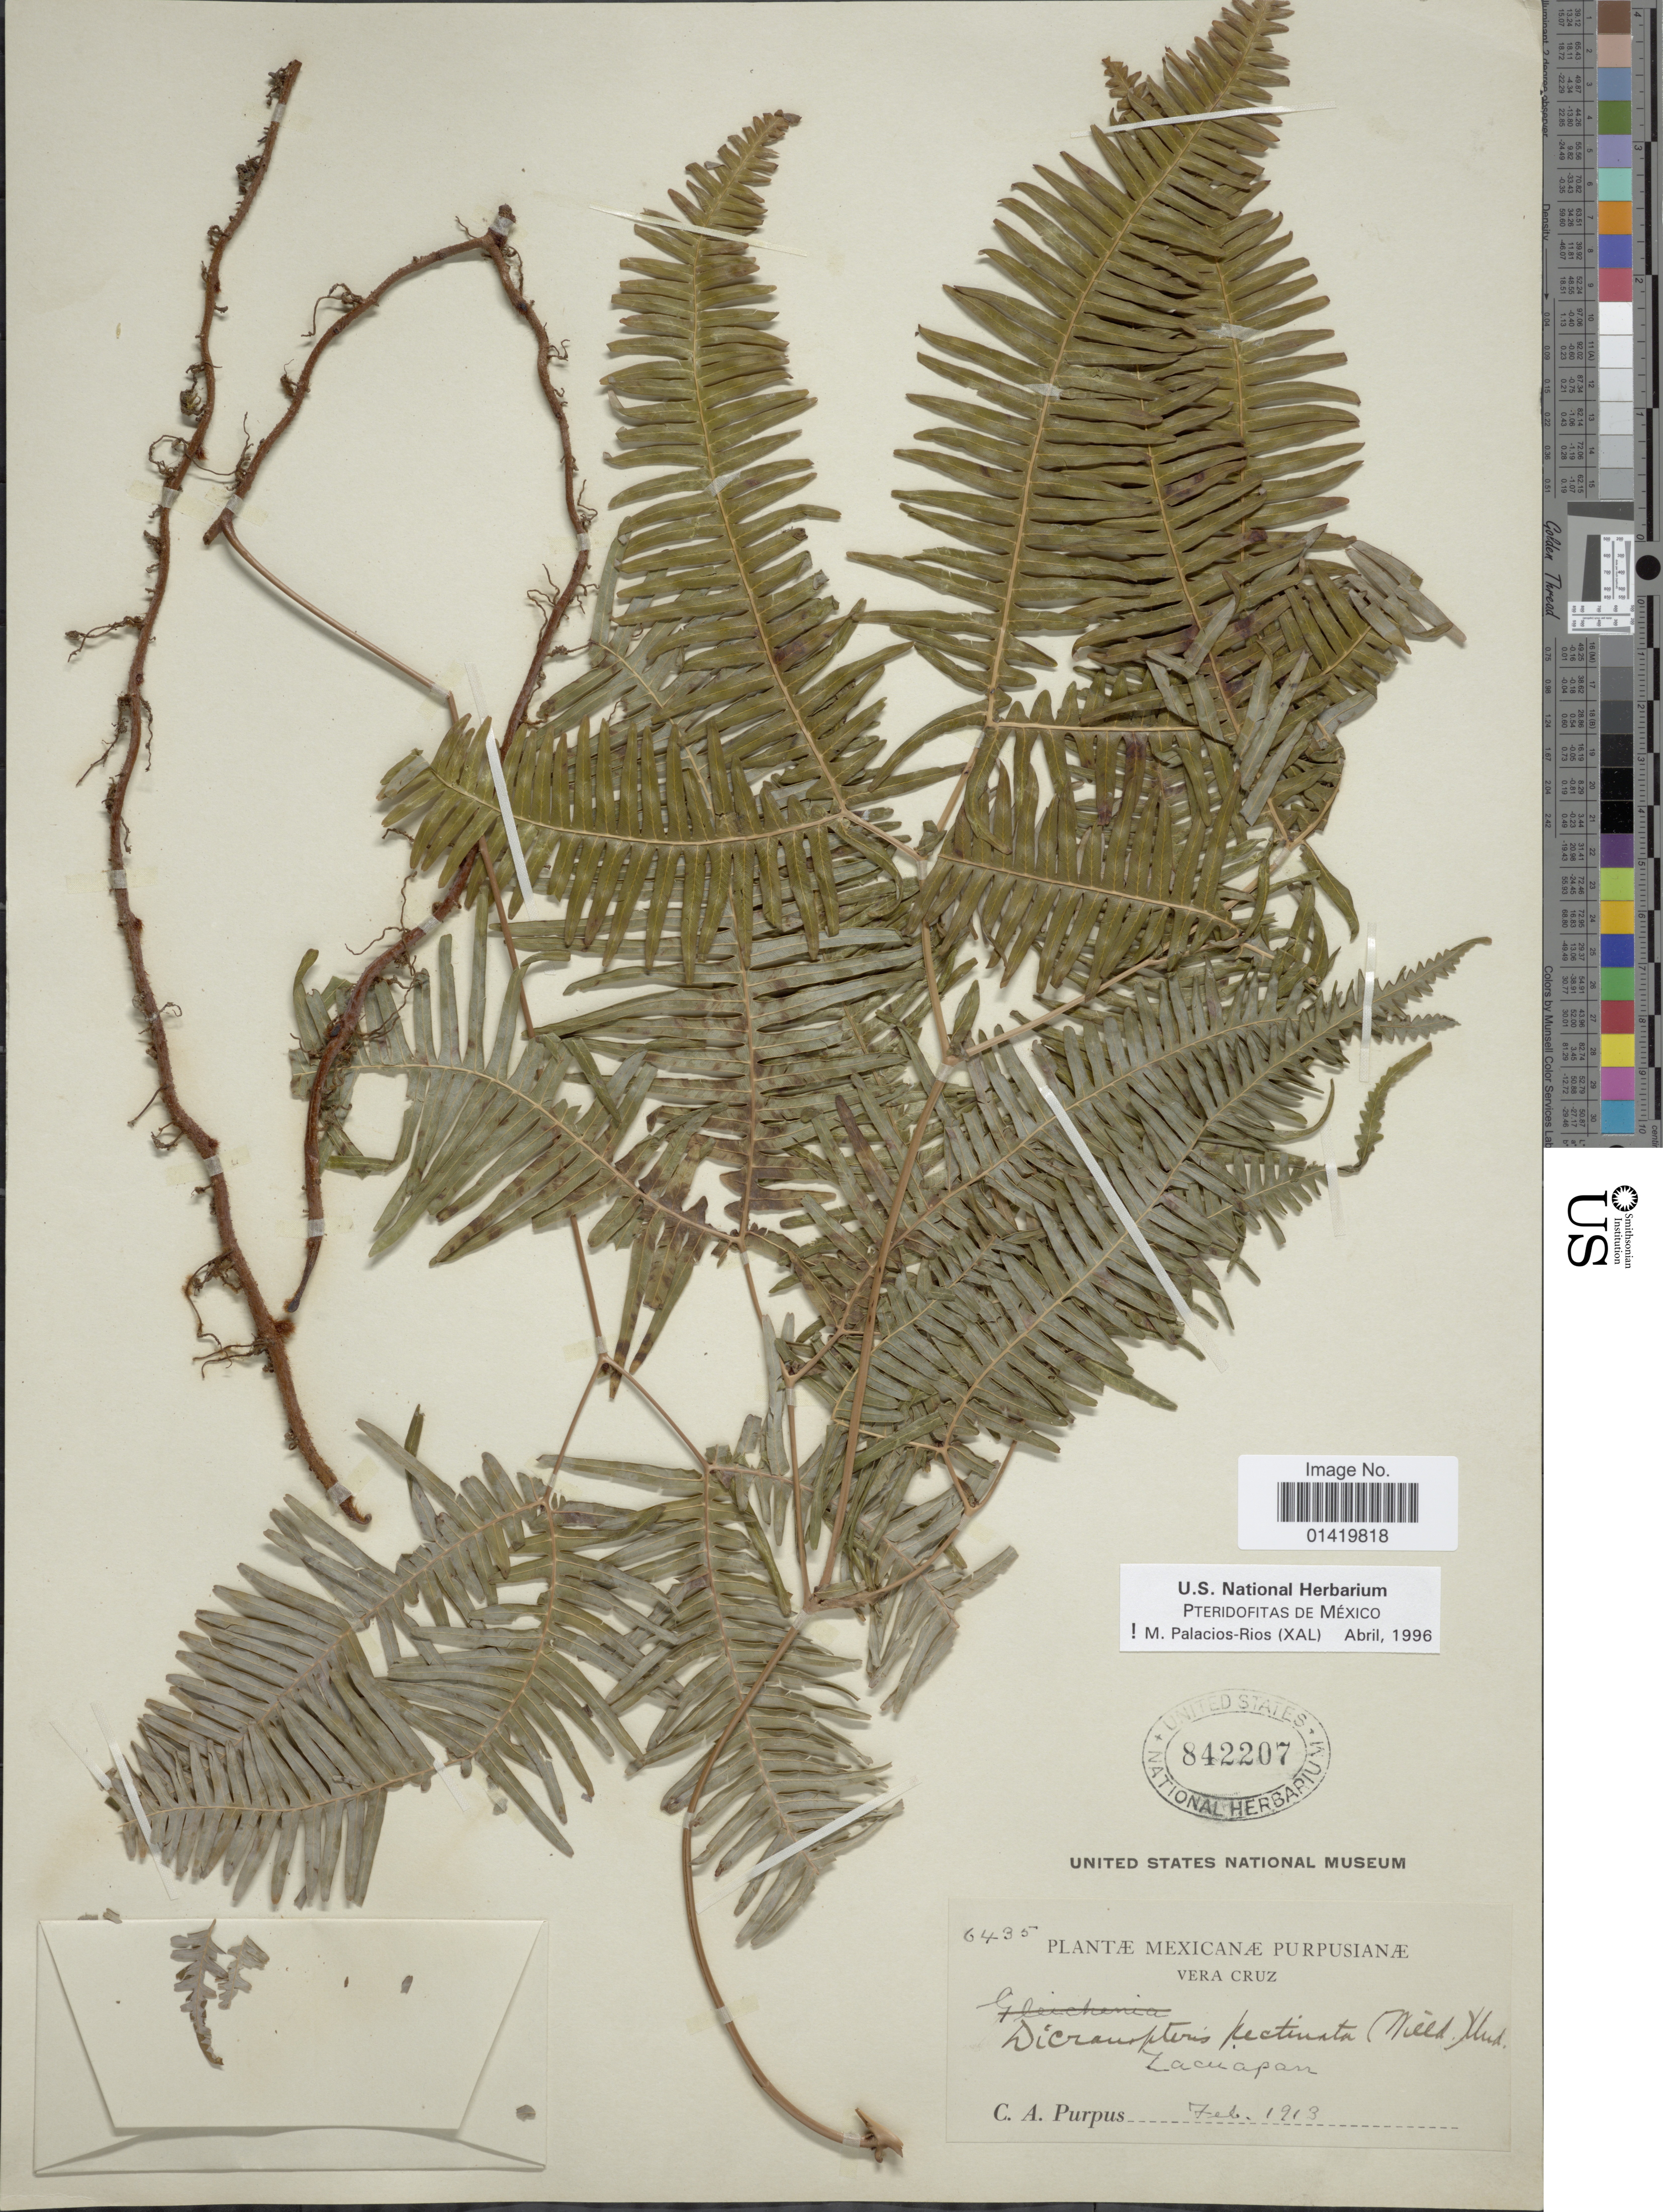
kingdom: Plantae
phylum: Tracheophyta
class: Polypodiopsida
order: Gleicheniales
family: Gleicheniaceae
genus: Gleichenella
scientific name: Gleichenella pectinata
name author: (Willd.) Ching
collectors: C. A. Purpus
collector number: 6435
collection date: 1913-02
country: Mexico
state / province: Veracruz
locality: Vera Cruz, Zacuapan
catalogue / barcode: US 842207